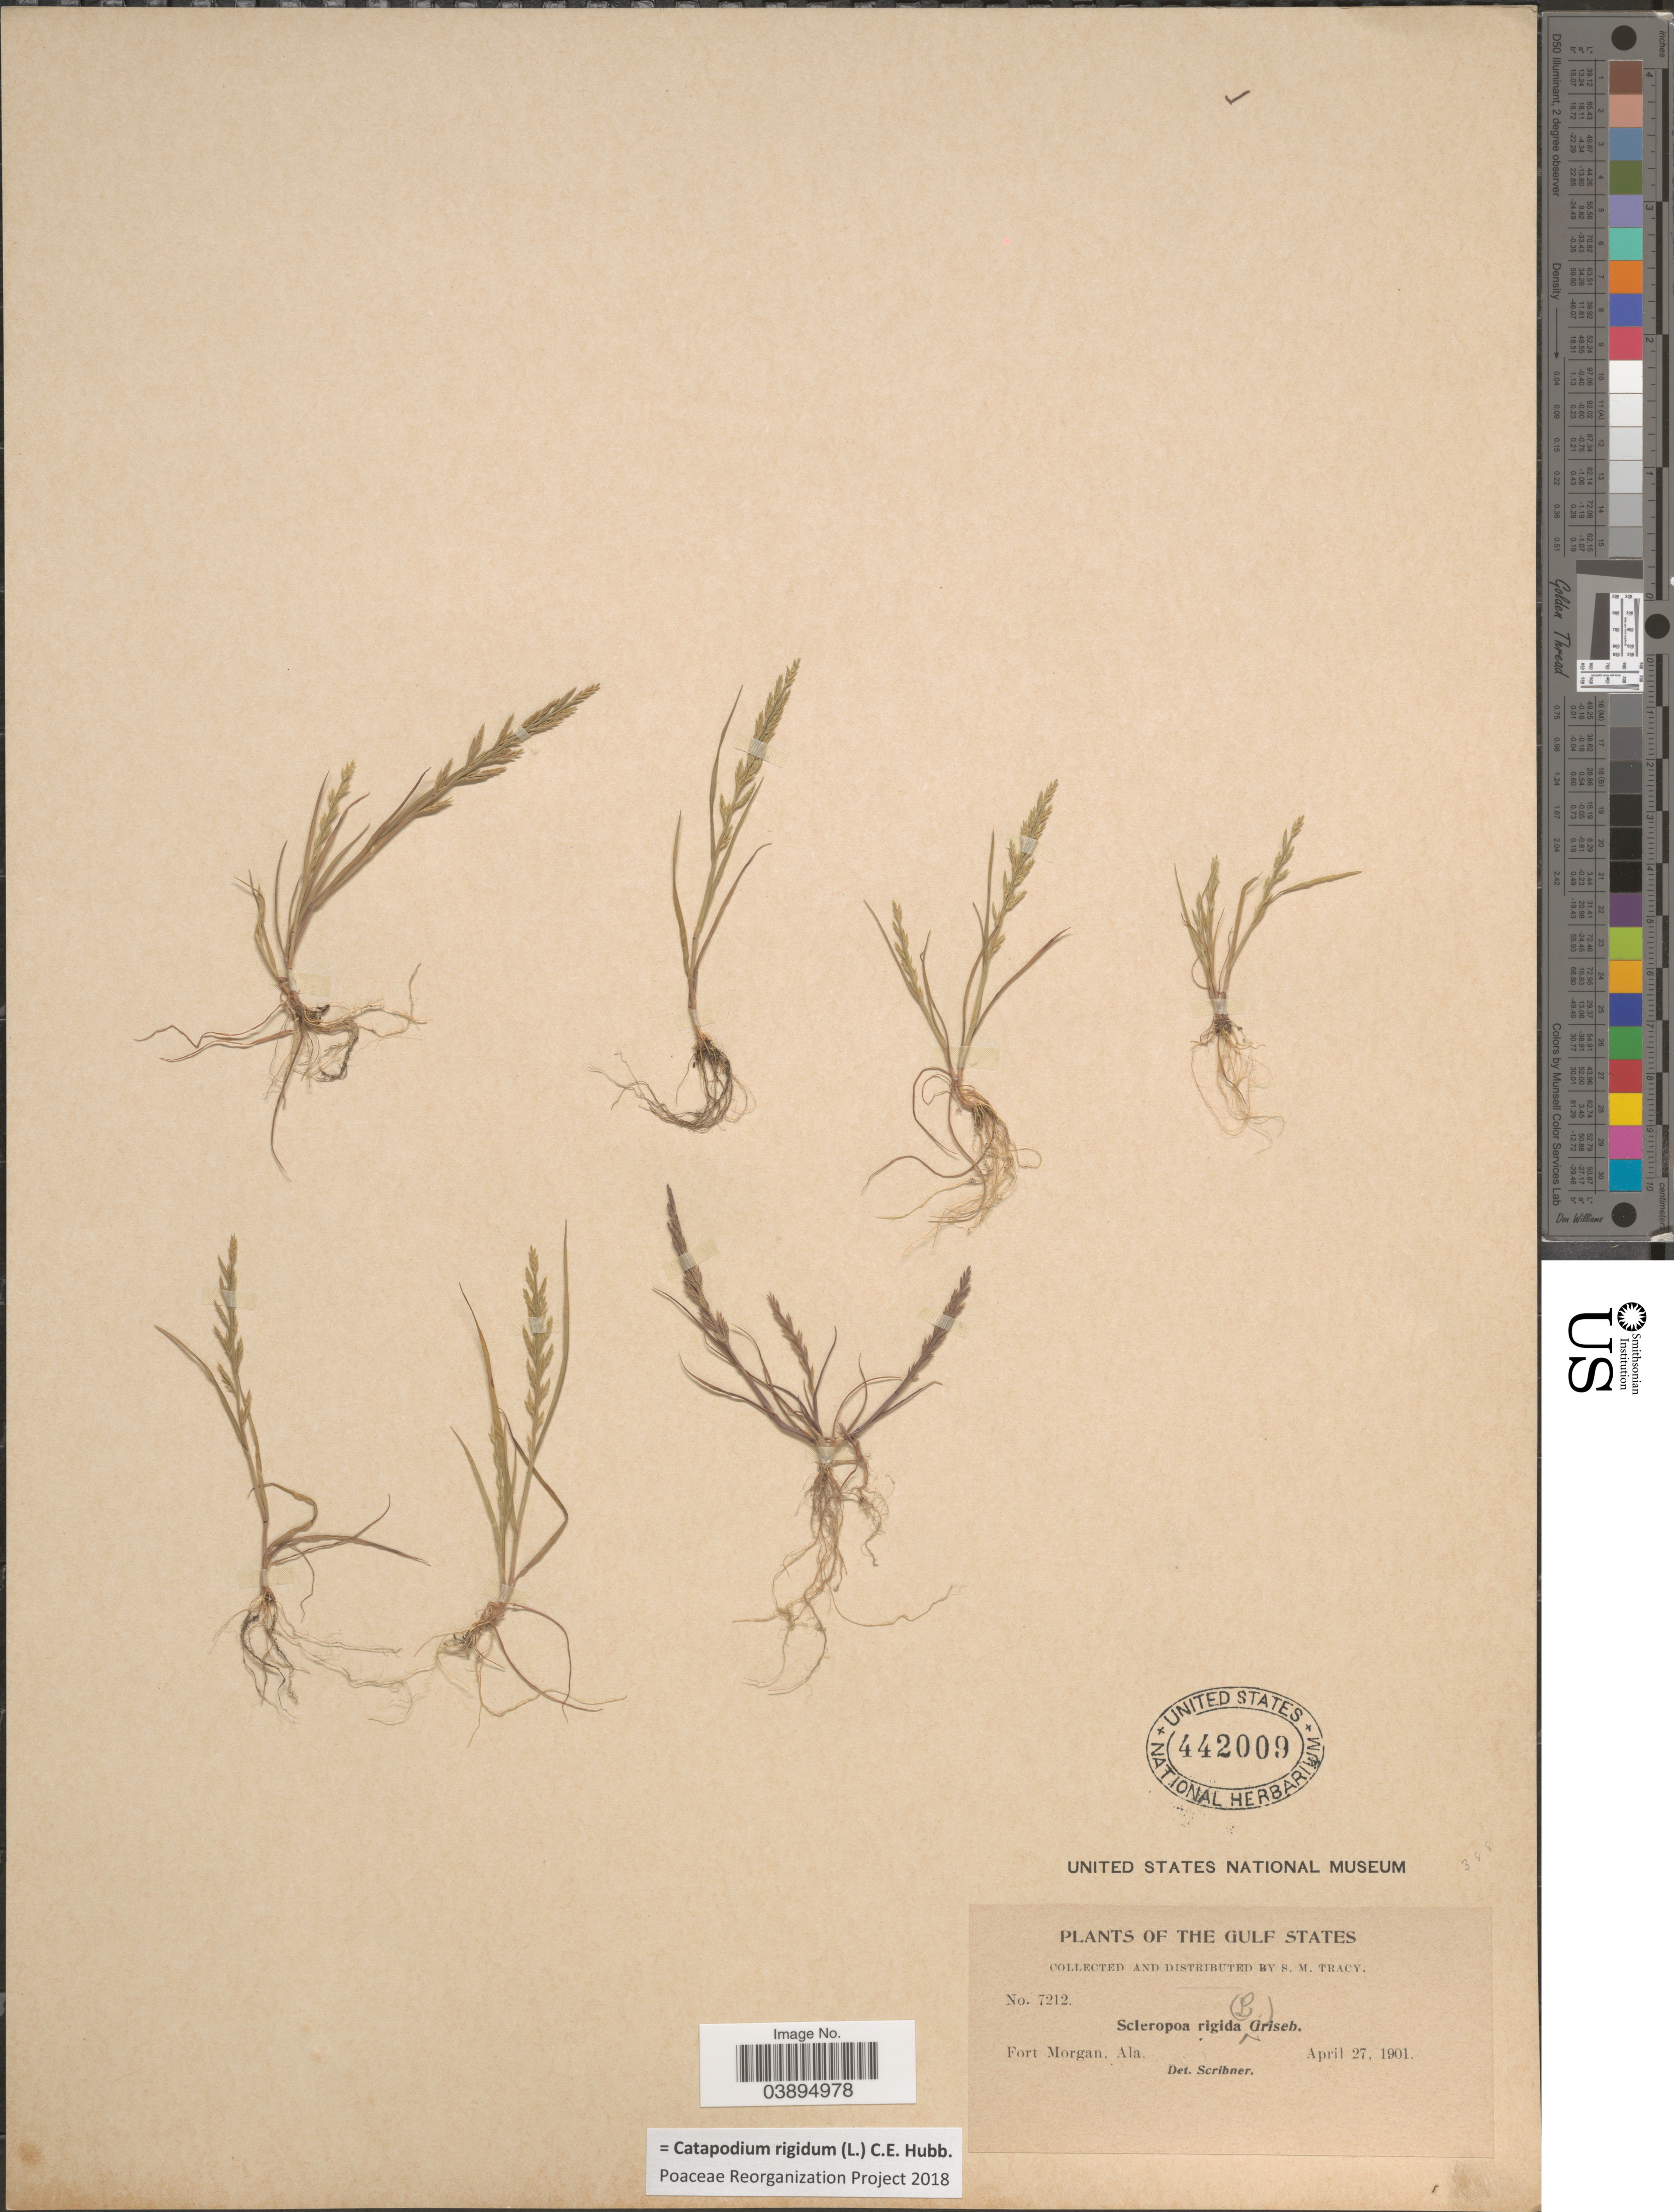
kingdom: Plantae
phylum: Tracheophyta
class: Liliopsida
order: Poales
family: Poaceae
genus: Catapodium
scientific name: Catapodium rigidum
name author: (L.) C.E. Hubb.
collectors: S. M. Tracy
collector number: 7212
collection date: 1901-04-27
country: United States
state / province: Alabama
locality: The Gulf States. Fort Morgan.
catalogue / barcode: US 442009